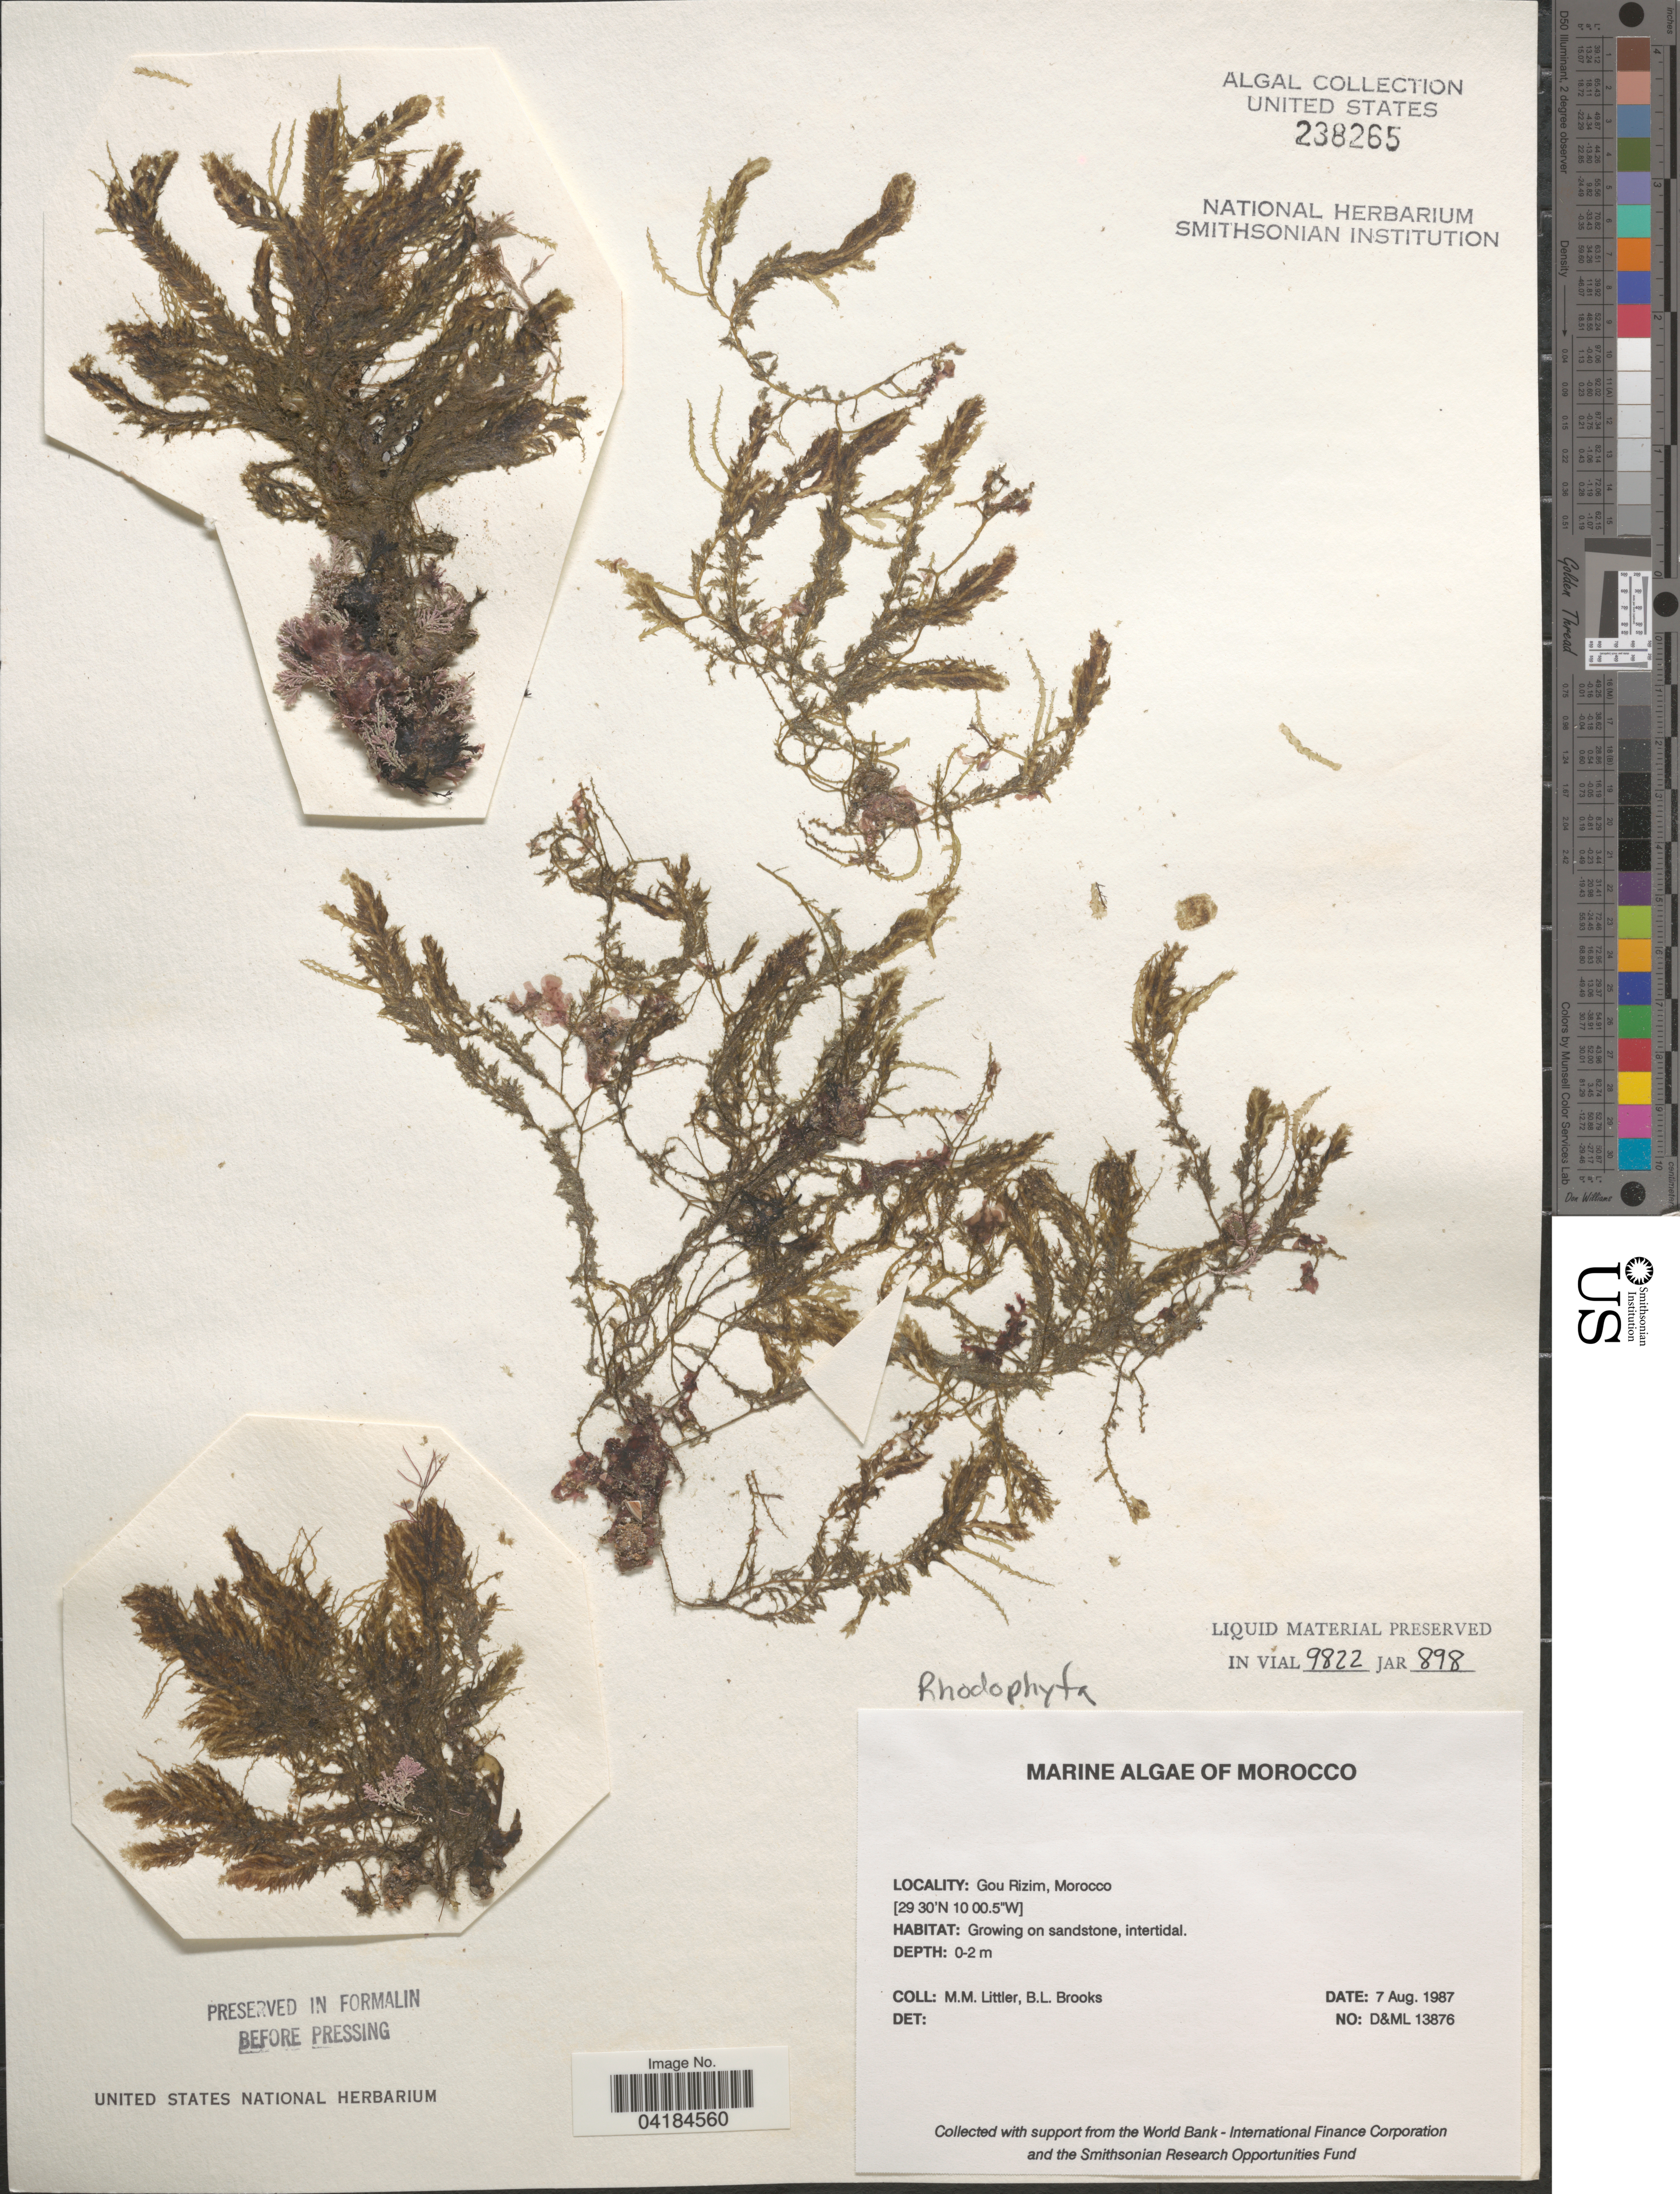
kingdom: Plantae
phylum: Rhodophyta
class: Florideophyceae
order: Bonnemaisoniales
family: Bonnemaisoniaceae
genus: Asparagopsis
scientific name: Asparagopsis armata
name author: Harv.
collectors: B. Brooks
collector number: D&ML13876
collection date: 1987-08-07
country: Morocco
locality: Gou Rizim.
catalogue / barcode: US 238265